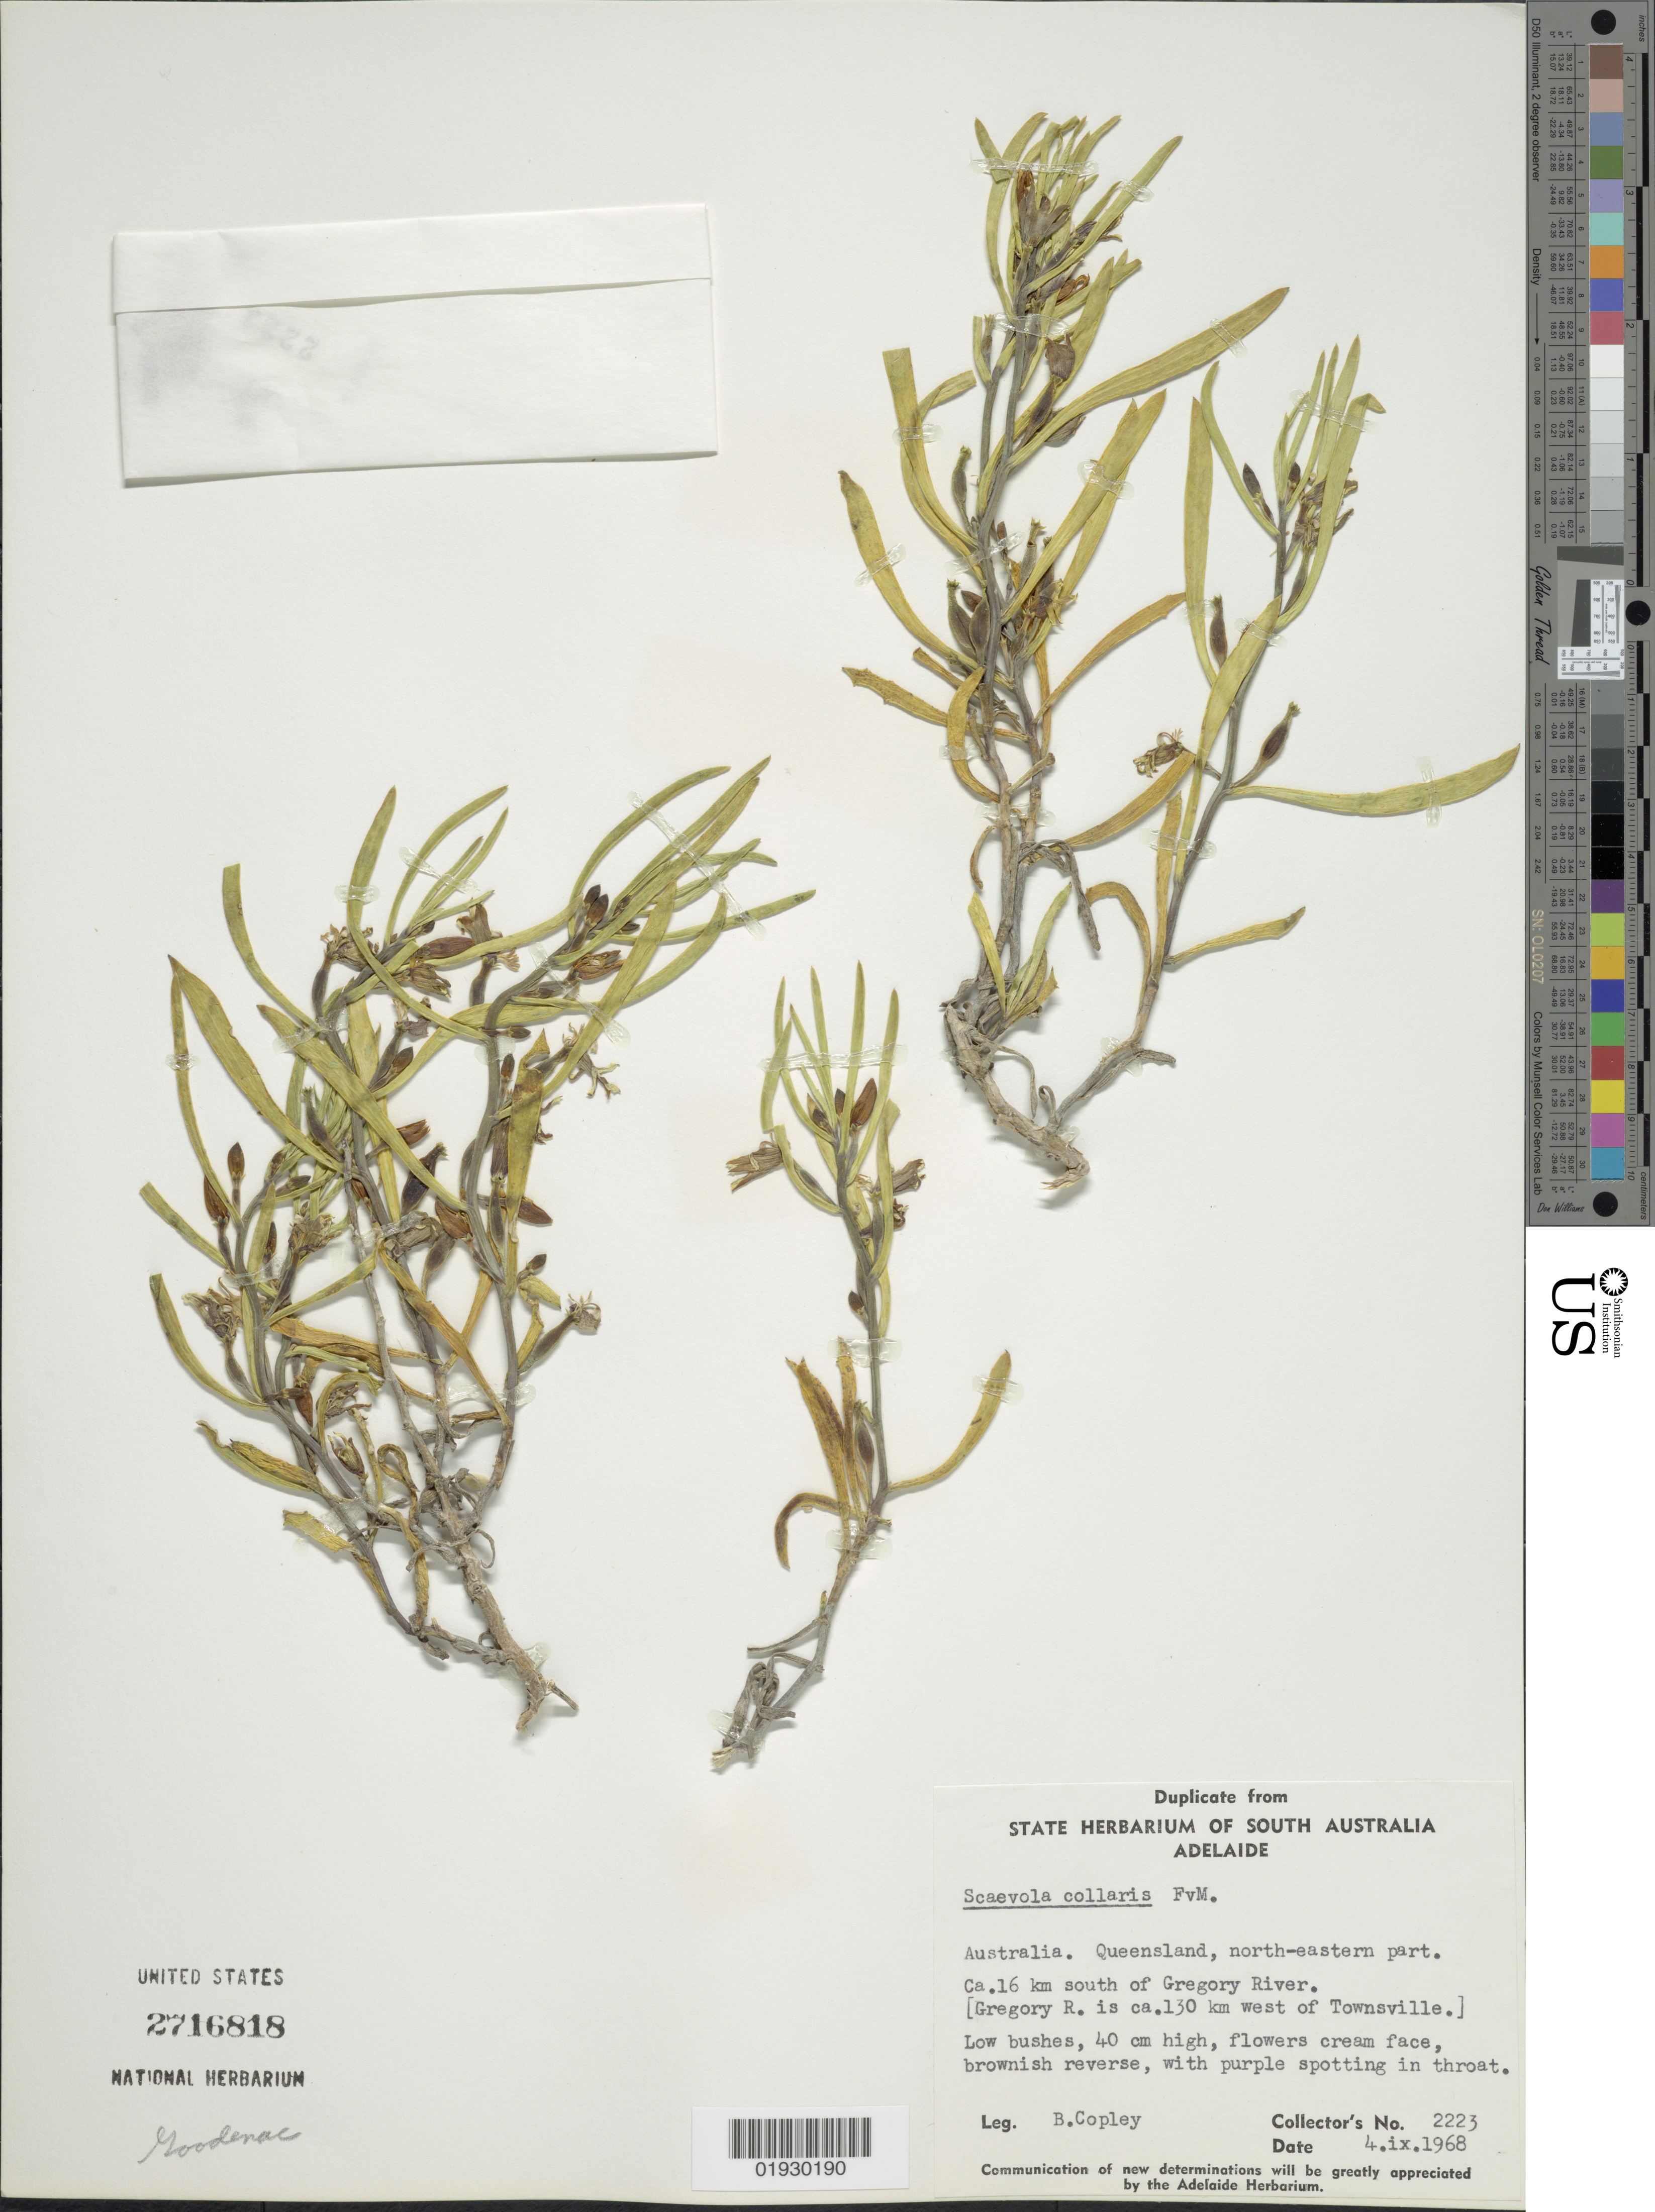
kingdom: Plantae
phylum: Tracheophyta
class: Magnoliopsida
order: Asterales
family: Goodeniaceae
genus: Scaevola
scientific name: Scaevola collaris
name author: F. Muell.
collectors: B. Copley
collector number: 2223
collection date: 1968-09-04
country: Australia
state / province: Queensland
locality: Queensland, north-eastern part. Ca. 16 km south of Gregory River. [Gregory R. is ca.130 km west of Townsville.].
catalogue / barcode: US 2716818